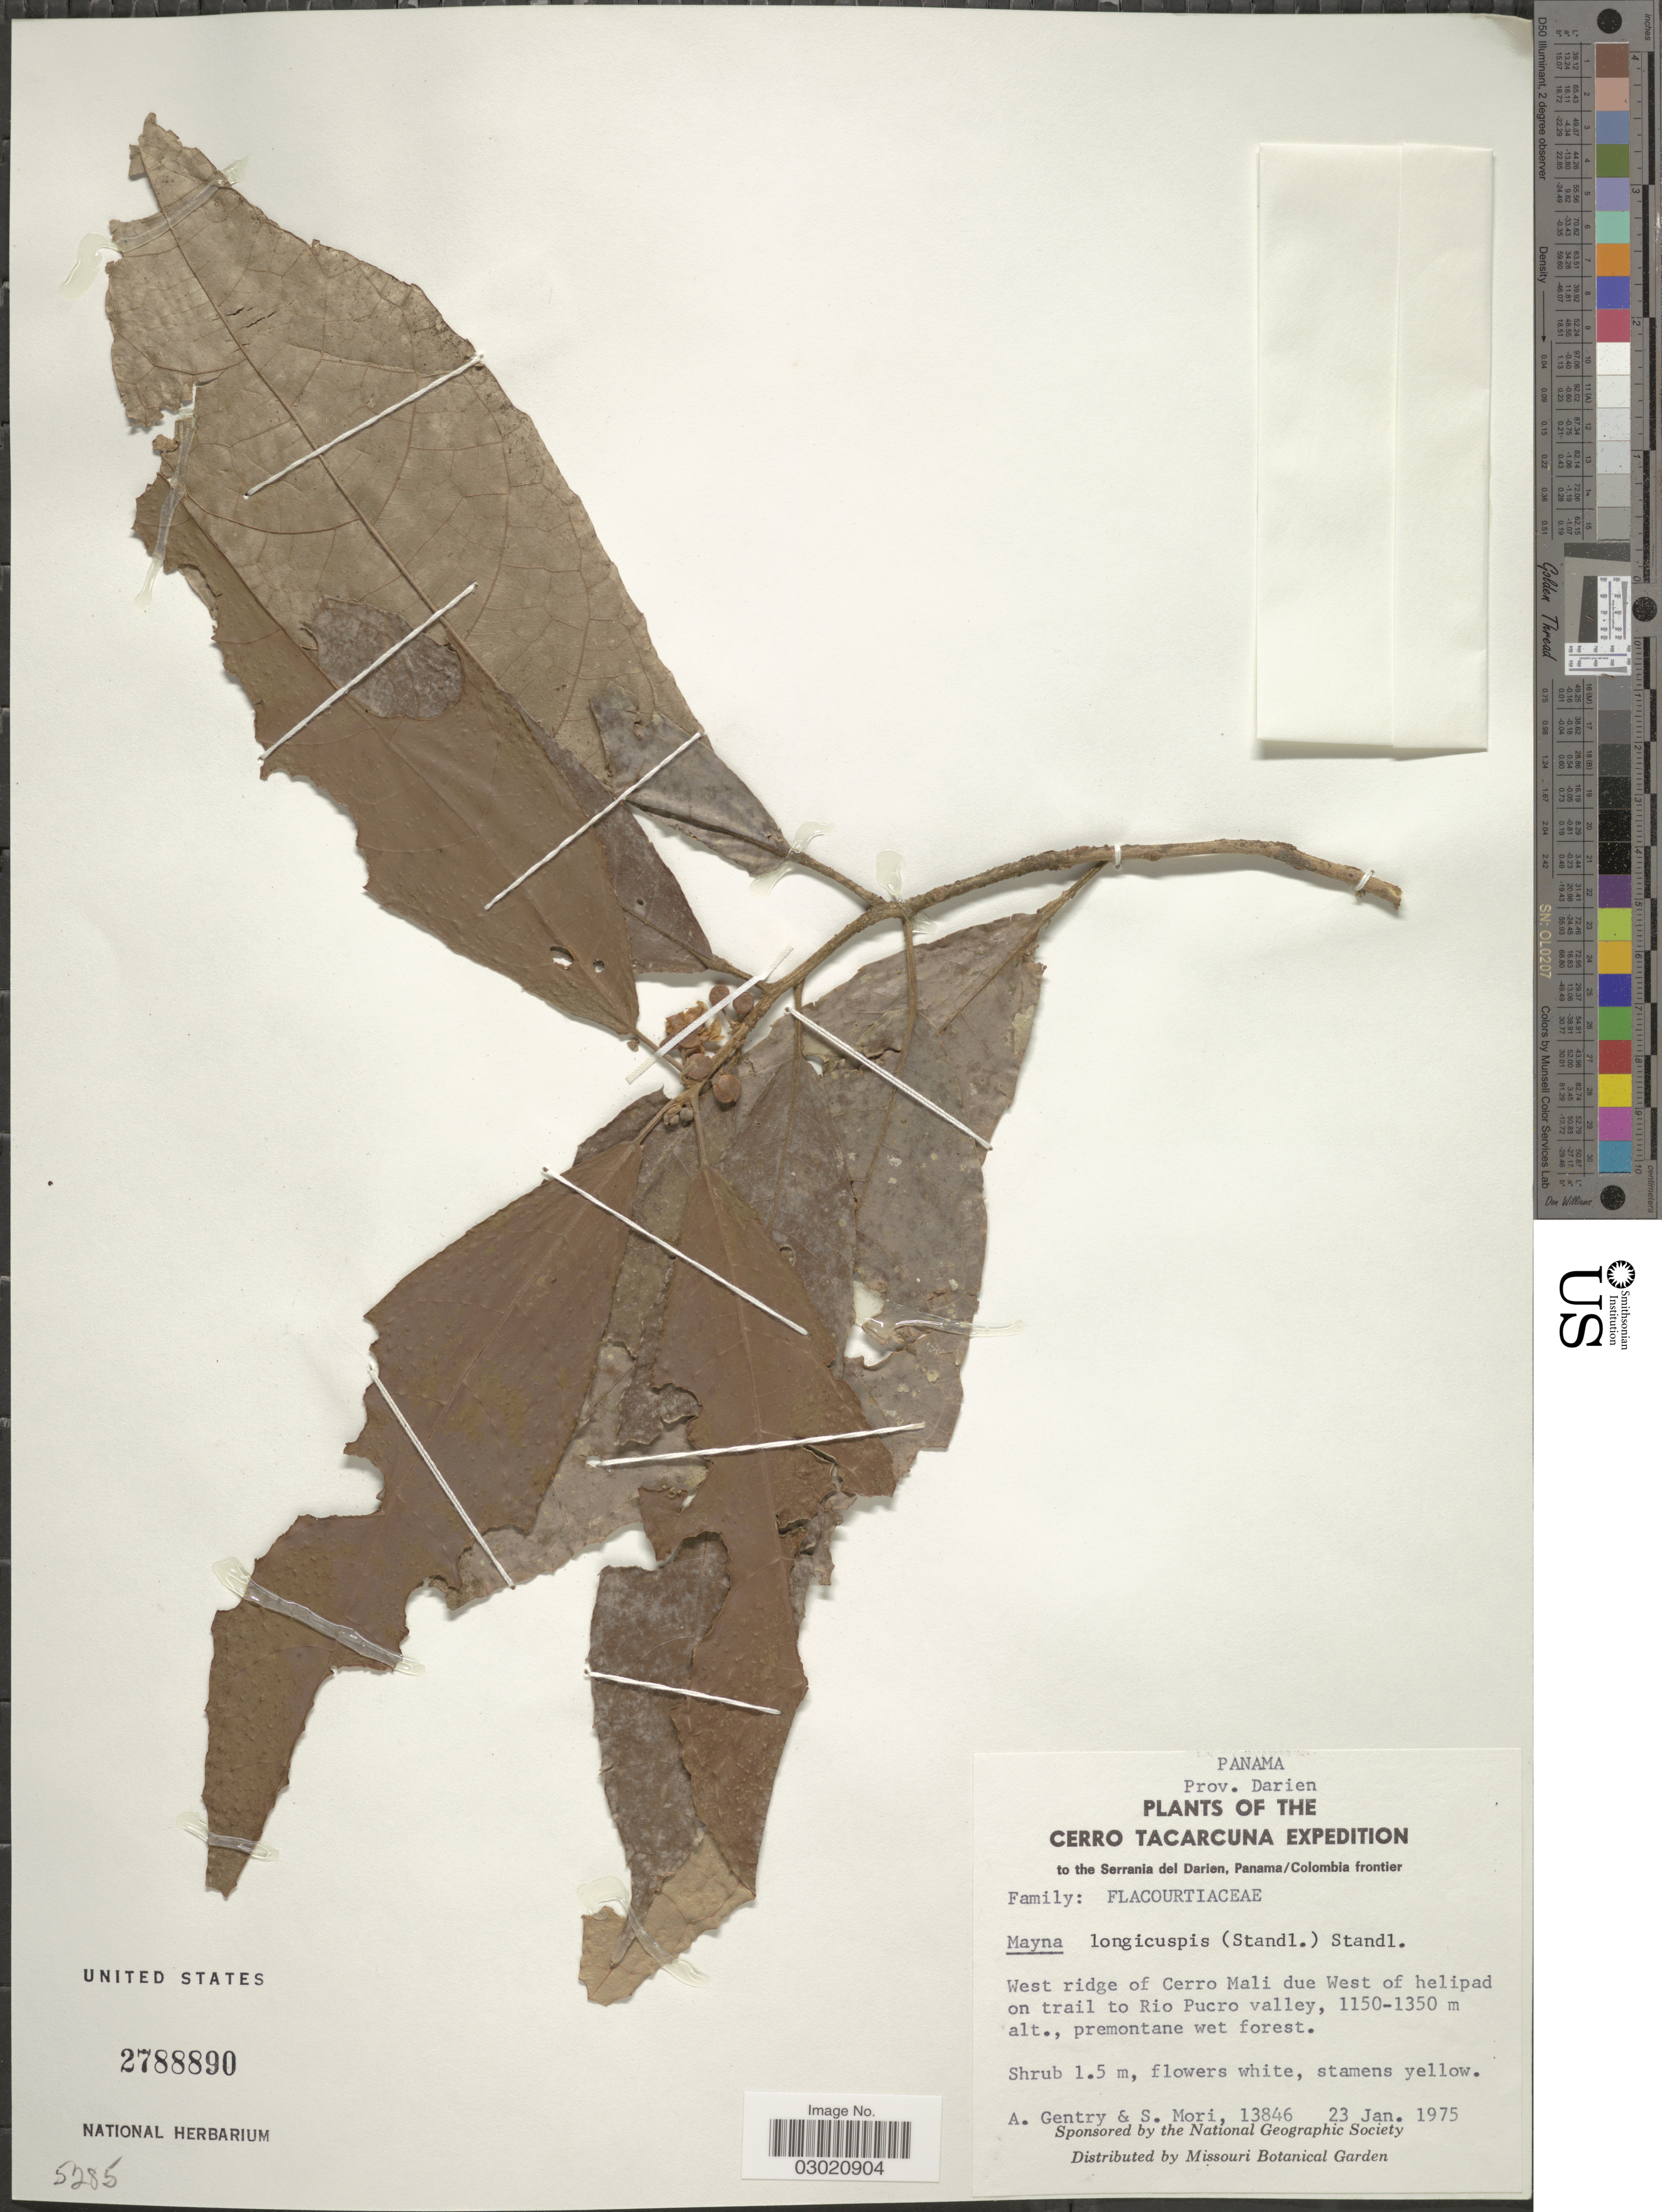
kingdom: Plantae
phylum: Tracheophyta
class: Magnoliopsida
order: Malpighiales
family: Achariaceae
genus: Mayna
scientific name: Mayna odorata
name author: Aubl.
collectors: A. H. Gentry & S. Mori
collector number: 13846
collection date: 1975-01-23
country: Panama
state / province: Darién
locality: Serrania del Darien, Panama/Colombia frontier. West ridge of Cerro Mali due West of helipad on trail to Rio Pucro valley.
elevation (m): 1150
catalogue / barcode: US 2788890